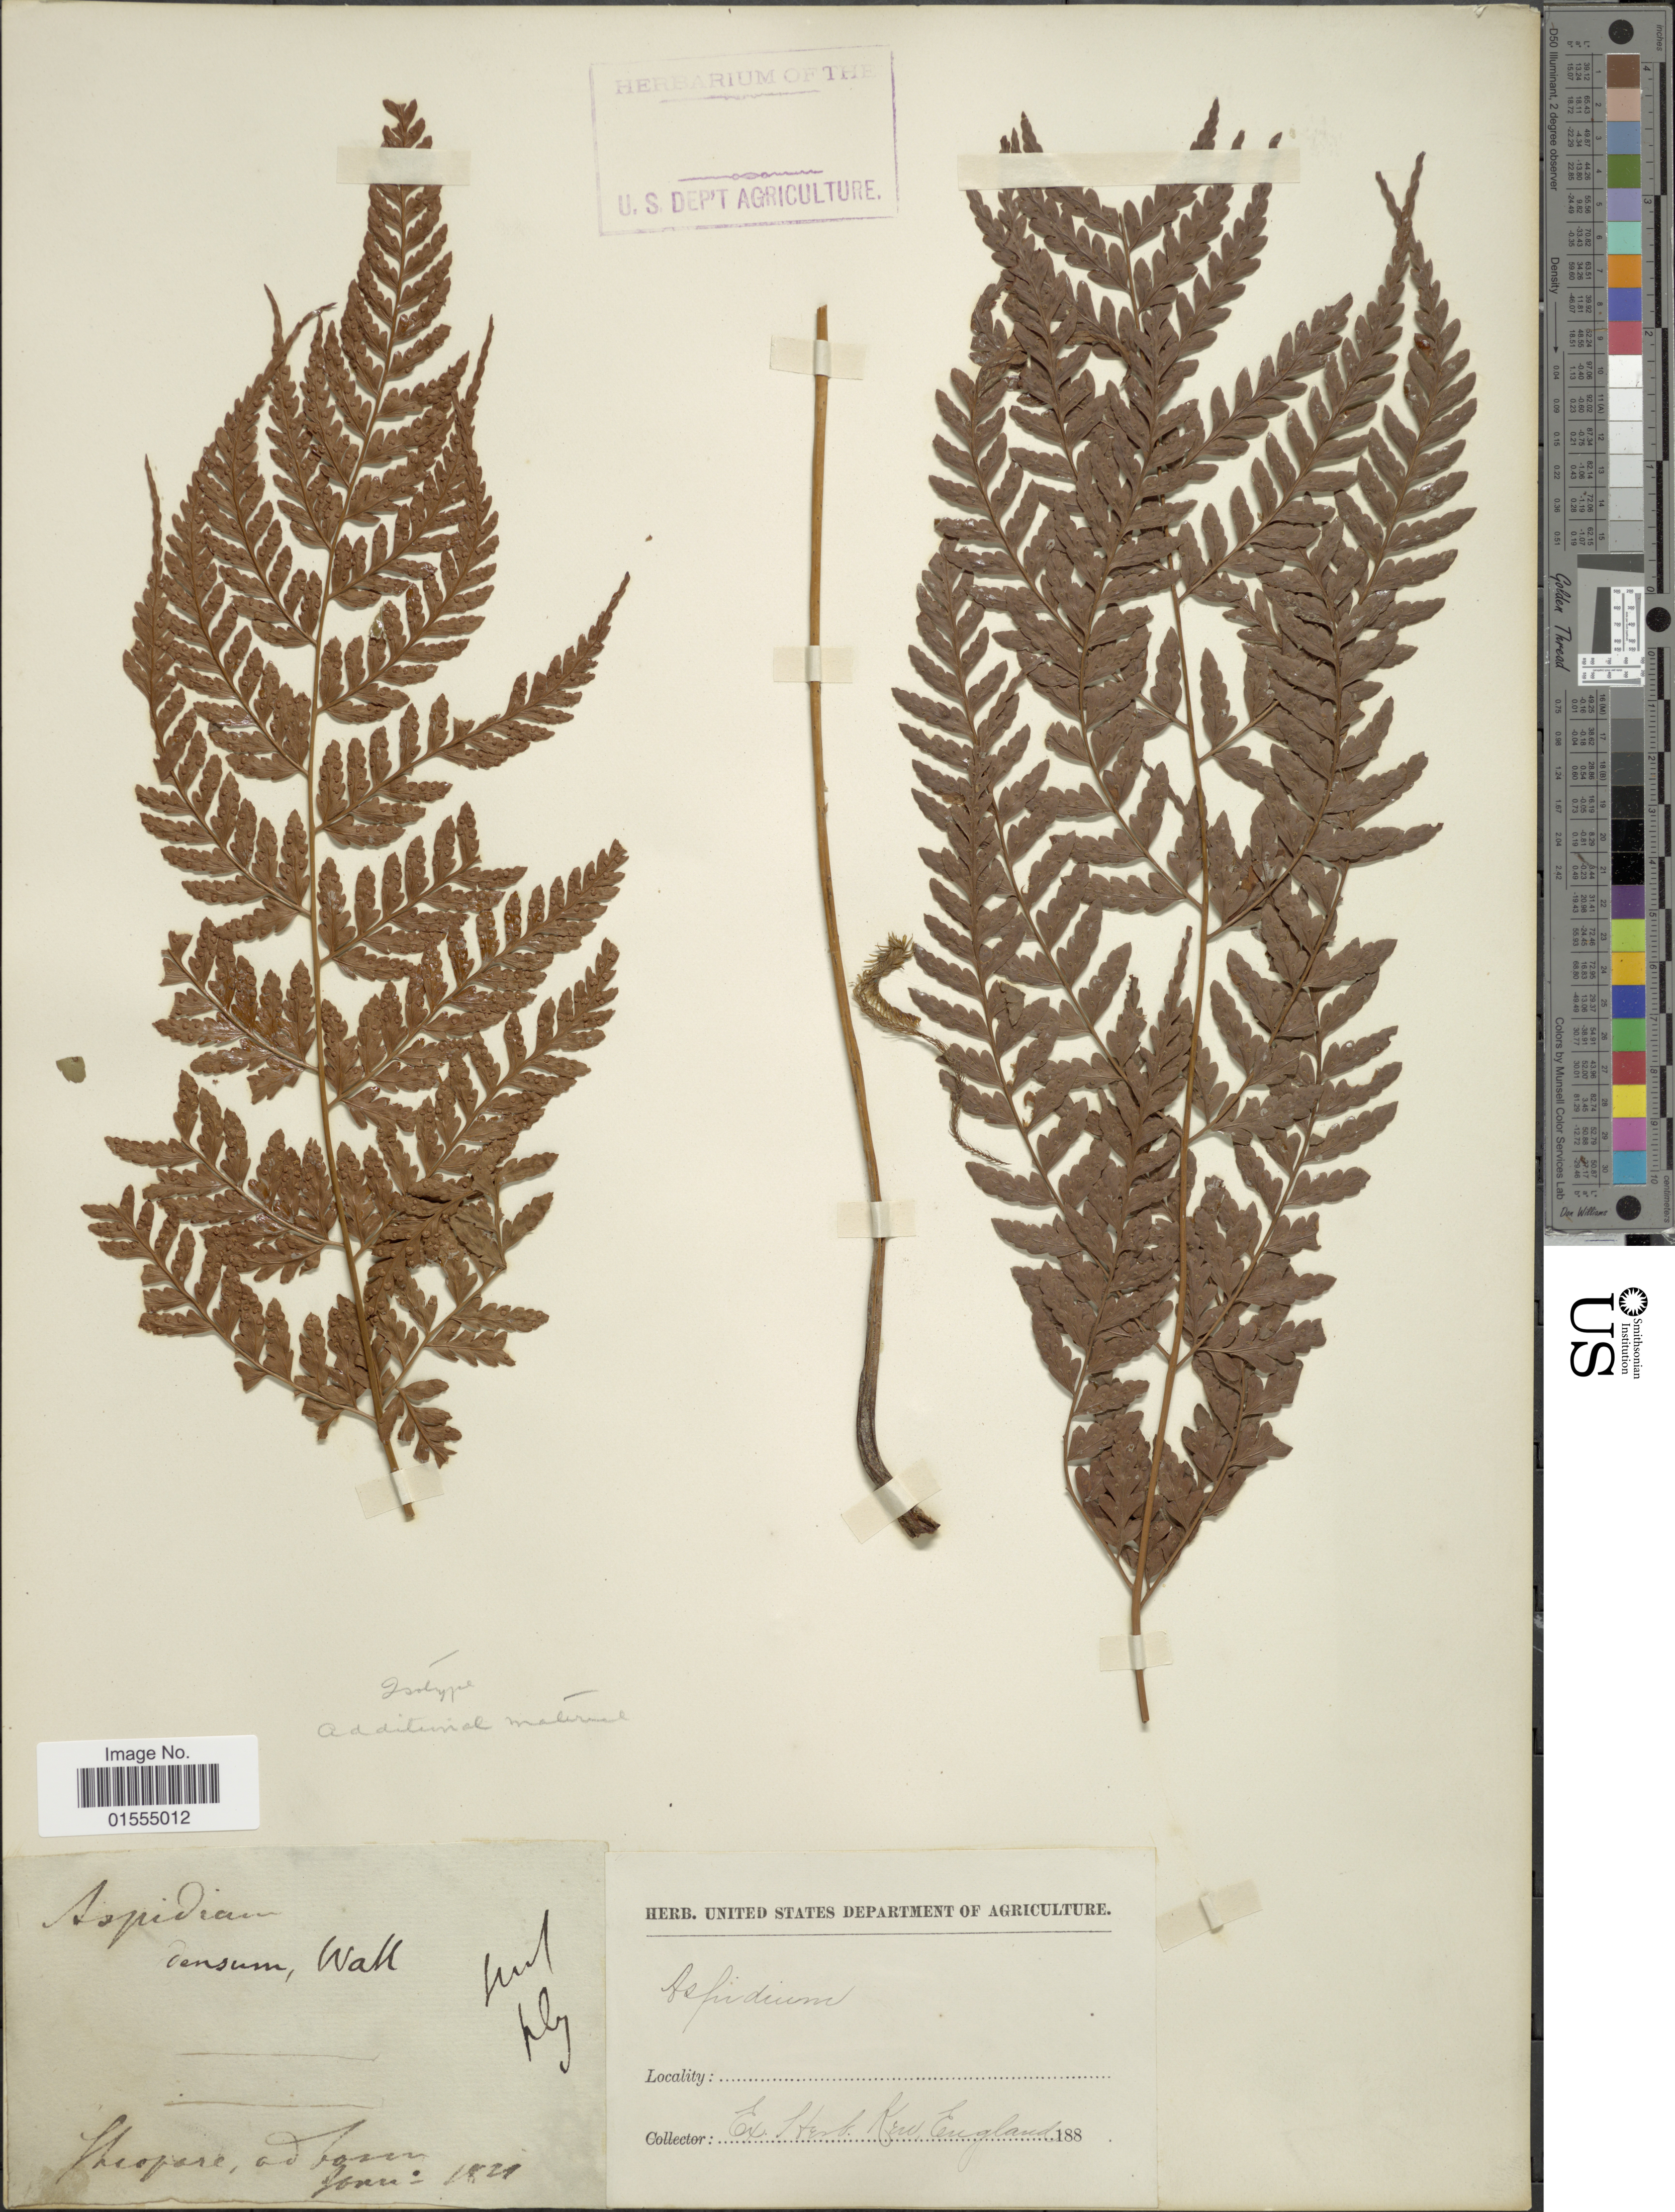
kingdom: Plantae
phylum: Tracheophyta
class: Polypodiopsida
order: Polypodiales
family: Dryopteridaceae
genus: Dryopteris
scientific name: Dryopteris sparsa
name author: (D. Don) Kuntze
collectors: ex Herb. Kew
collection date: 1821-06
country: Nepal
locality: Skopore, ad bom [interpreted]